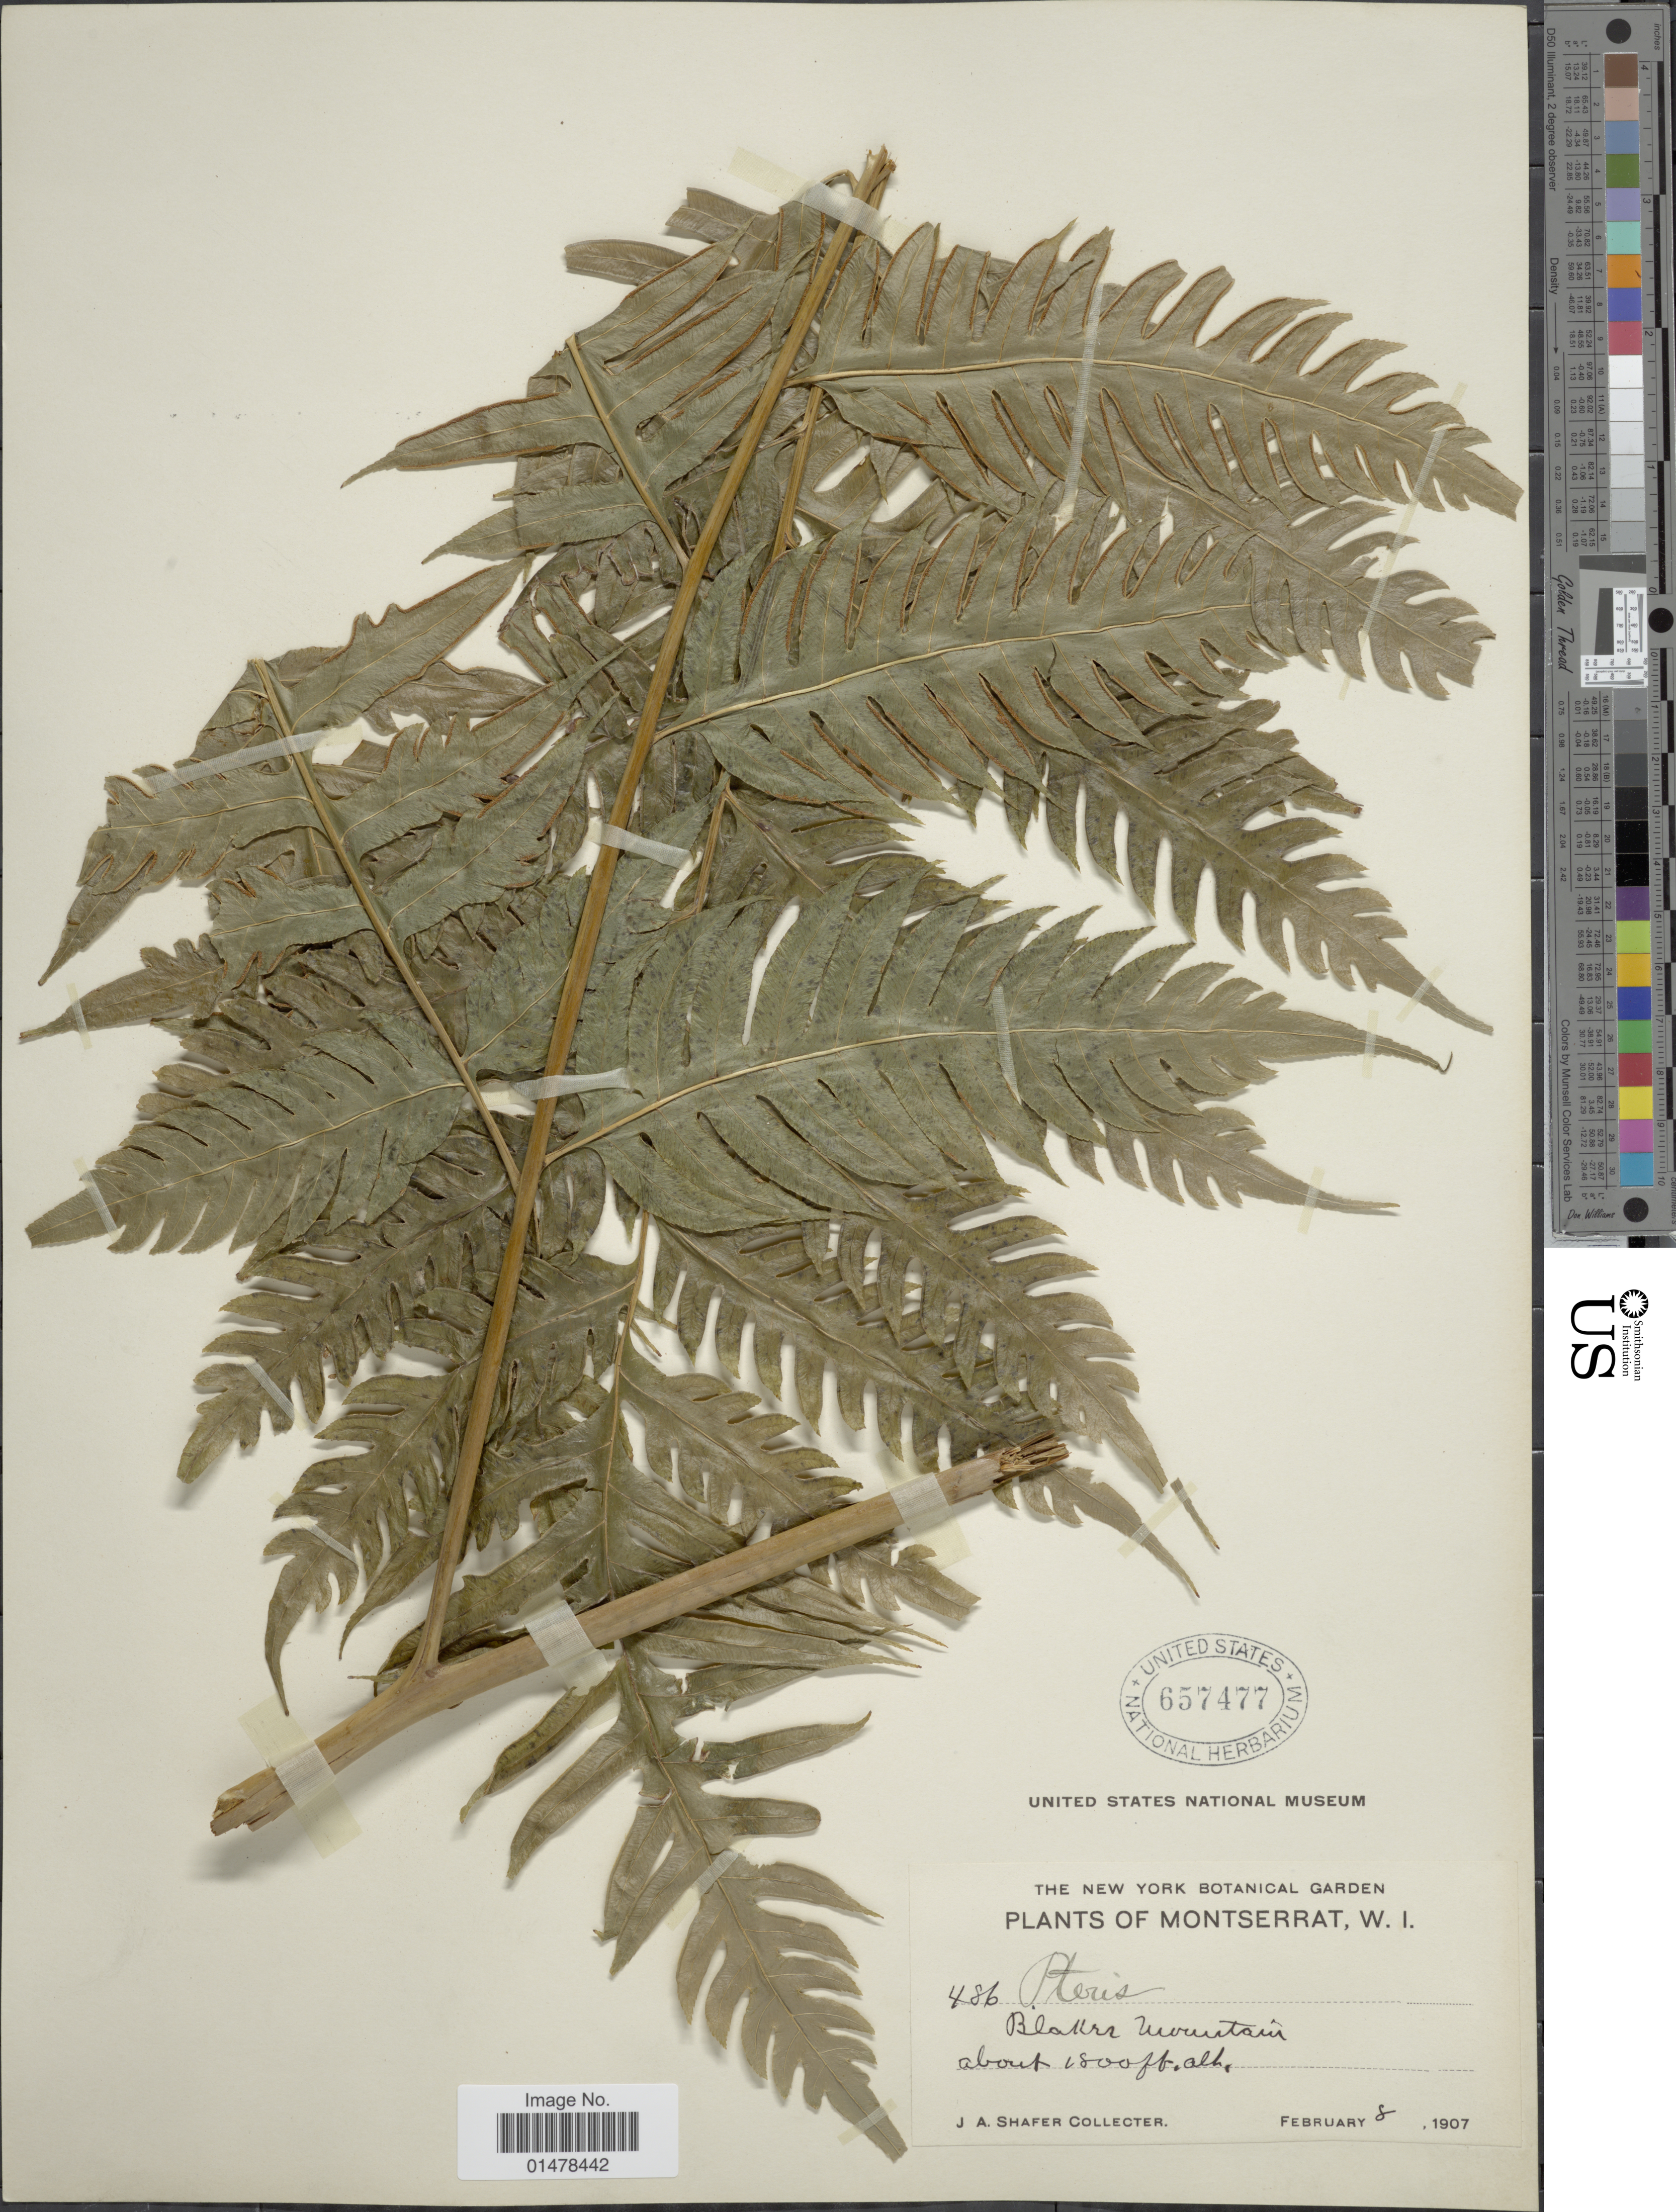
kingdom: Plantae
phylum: Tracheophyta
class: Polypodiopsida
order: Polypodiales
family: Pteridaceae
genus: Pteris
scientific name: Pteris altissima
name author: Poir.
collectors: J. A. Shafer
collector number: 486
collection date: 1907-02-08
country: Montserrat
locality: Plants of Montserrat, W. I., Bal [illegible text] mountains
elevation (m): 549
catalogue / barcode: US 657477